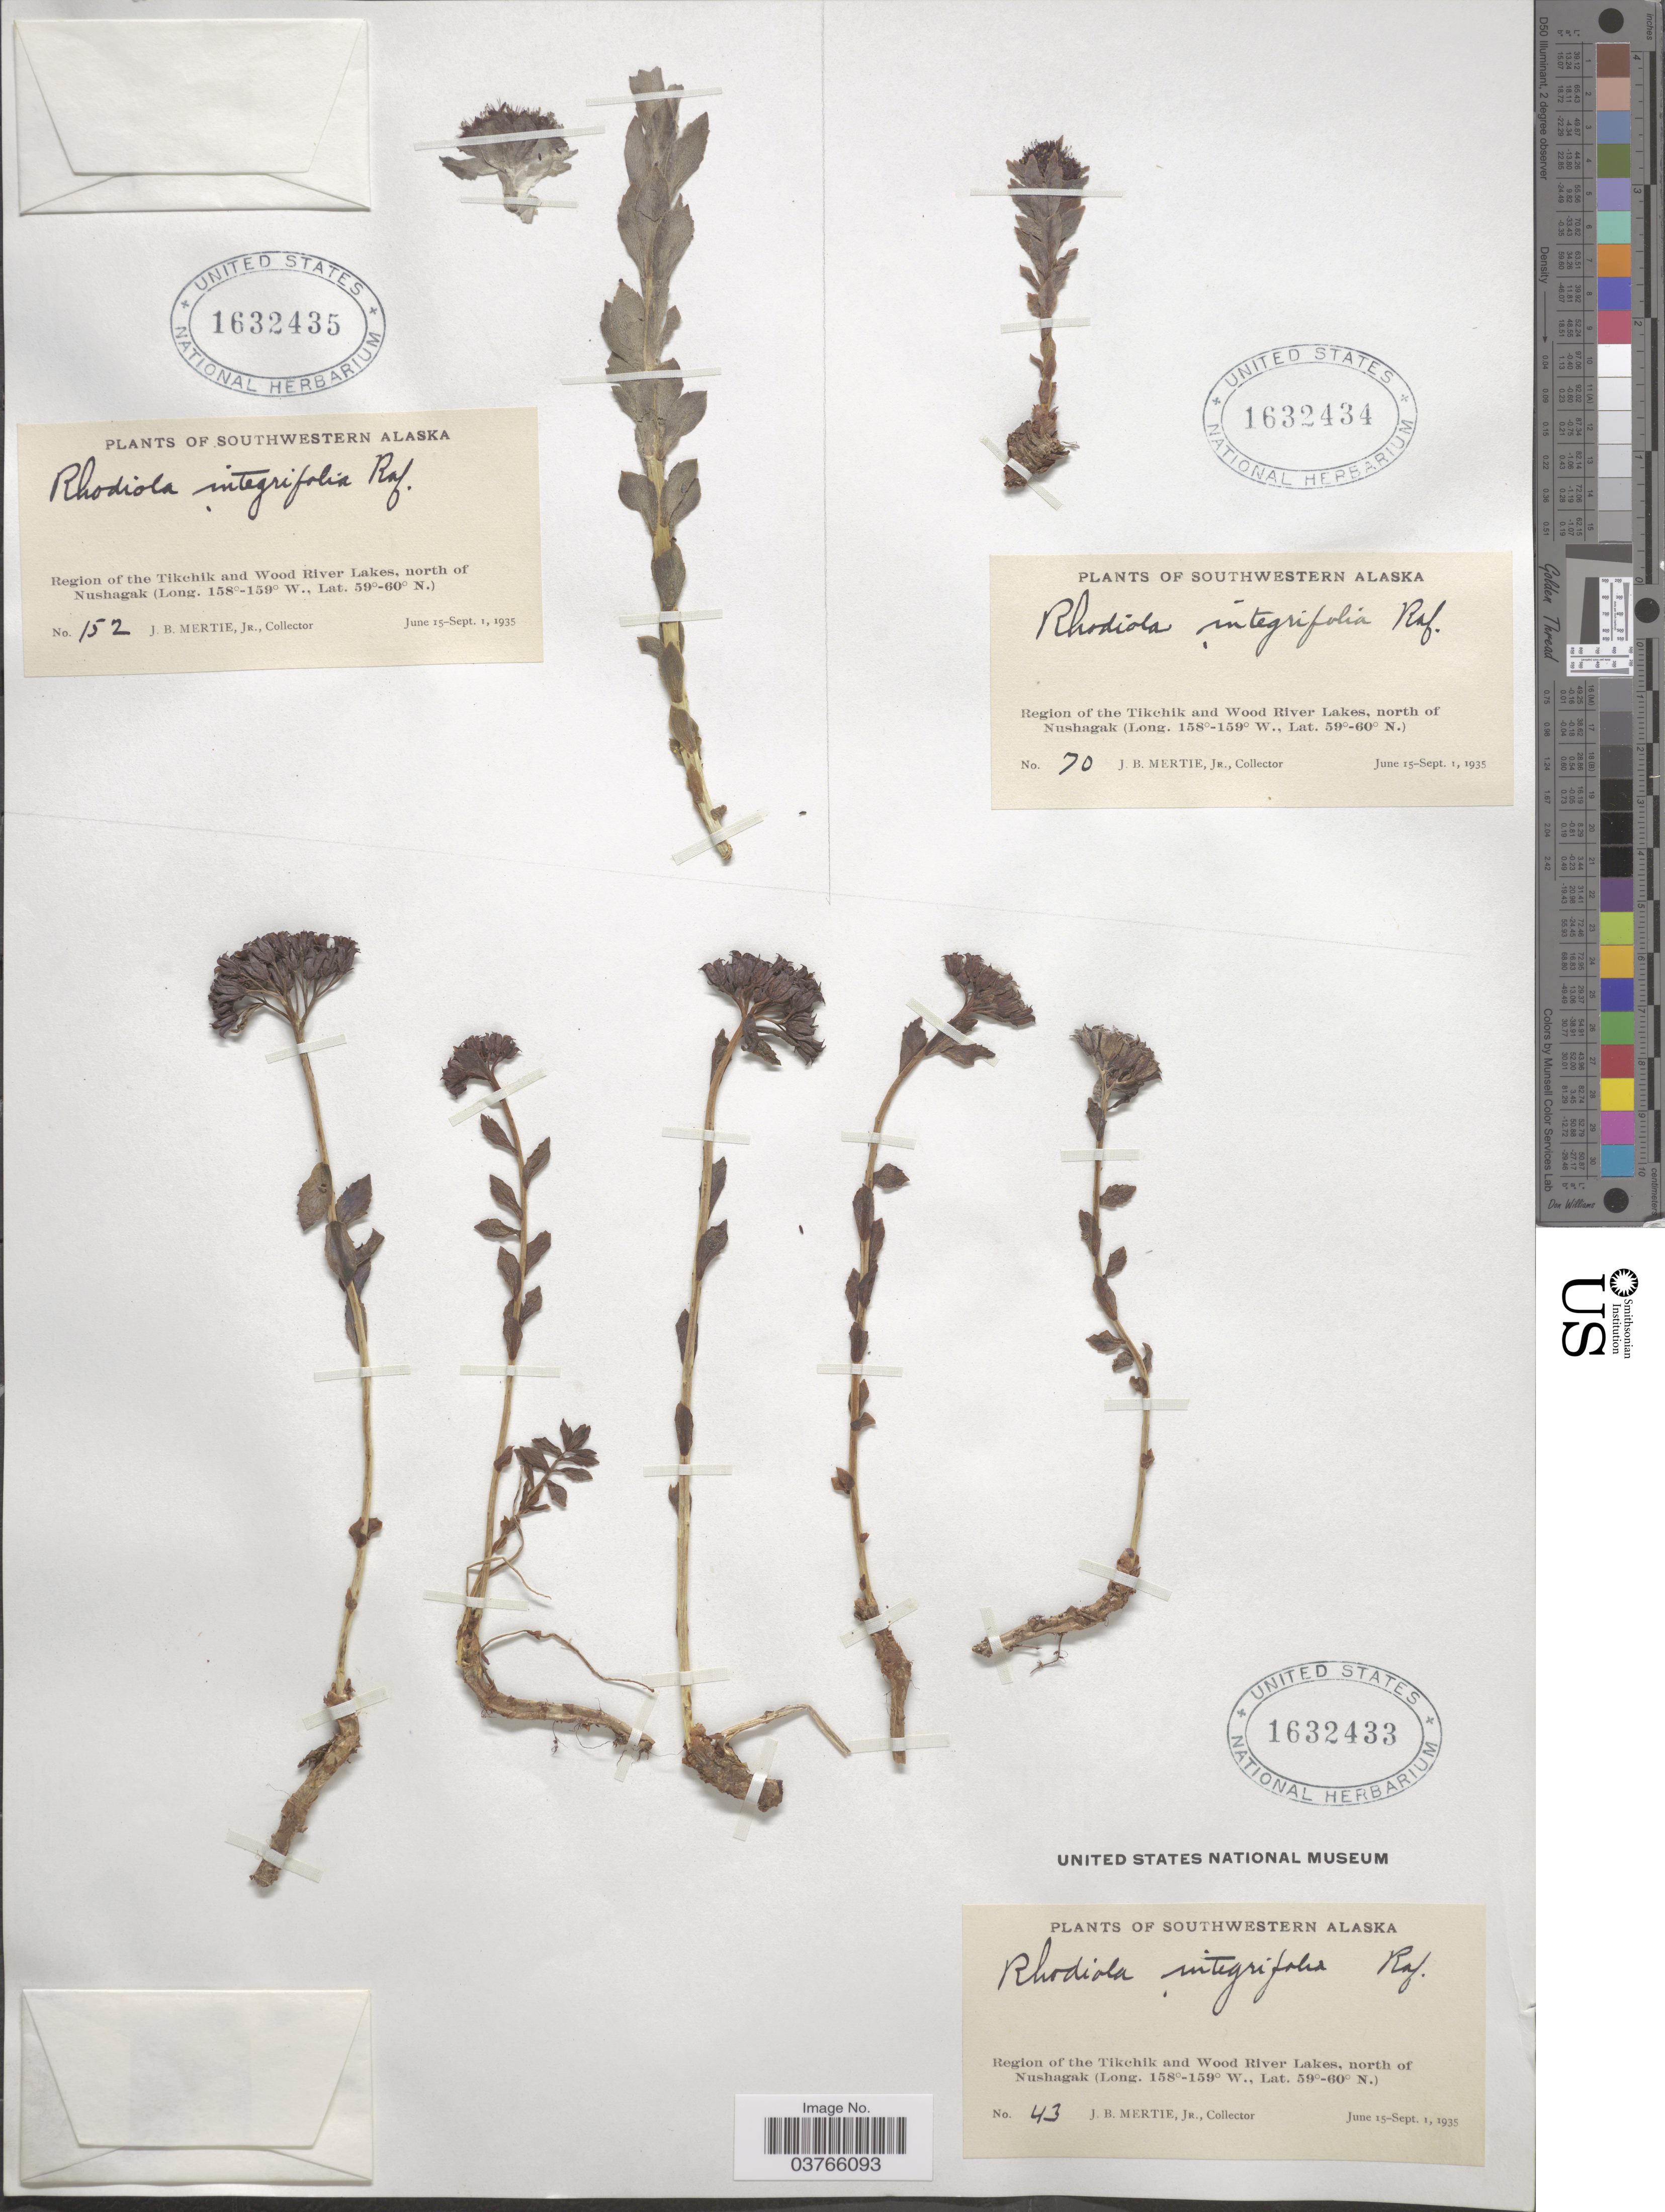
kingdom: Plantae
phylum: Tracheophyta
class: Magnoliopsida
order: Saxifragales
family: Crassulaceae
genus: Rhodiola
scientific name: Rhodiola integrifolia subsp. integrifolia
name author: Raf.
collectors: J. Mertie Jr.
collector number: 152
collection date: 1935-06-15/1935-09-01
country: United States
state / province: Alaska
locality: Southwestern Alaska. Region of Tikchik and Wood River Lakes, north of Nushagak.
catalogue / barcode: US 1632435-3